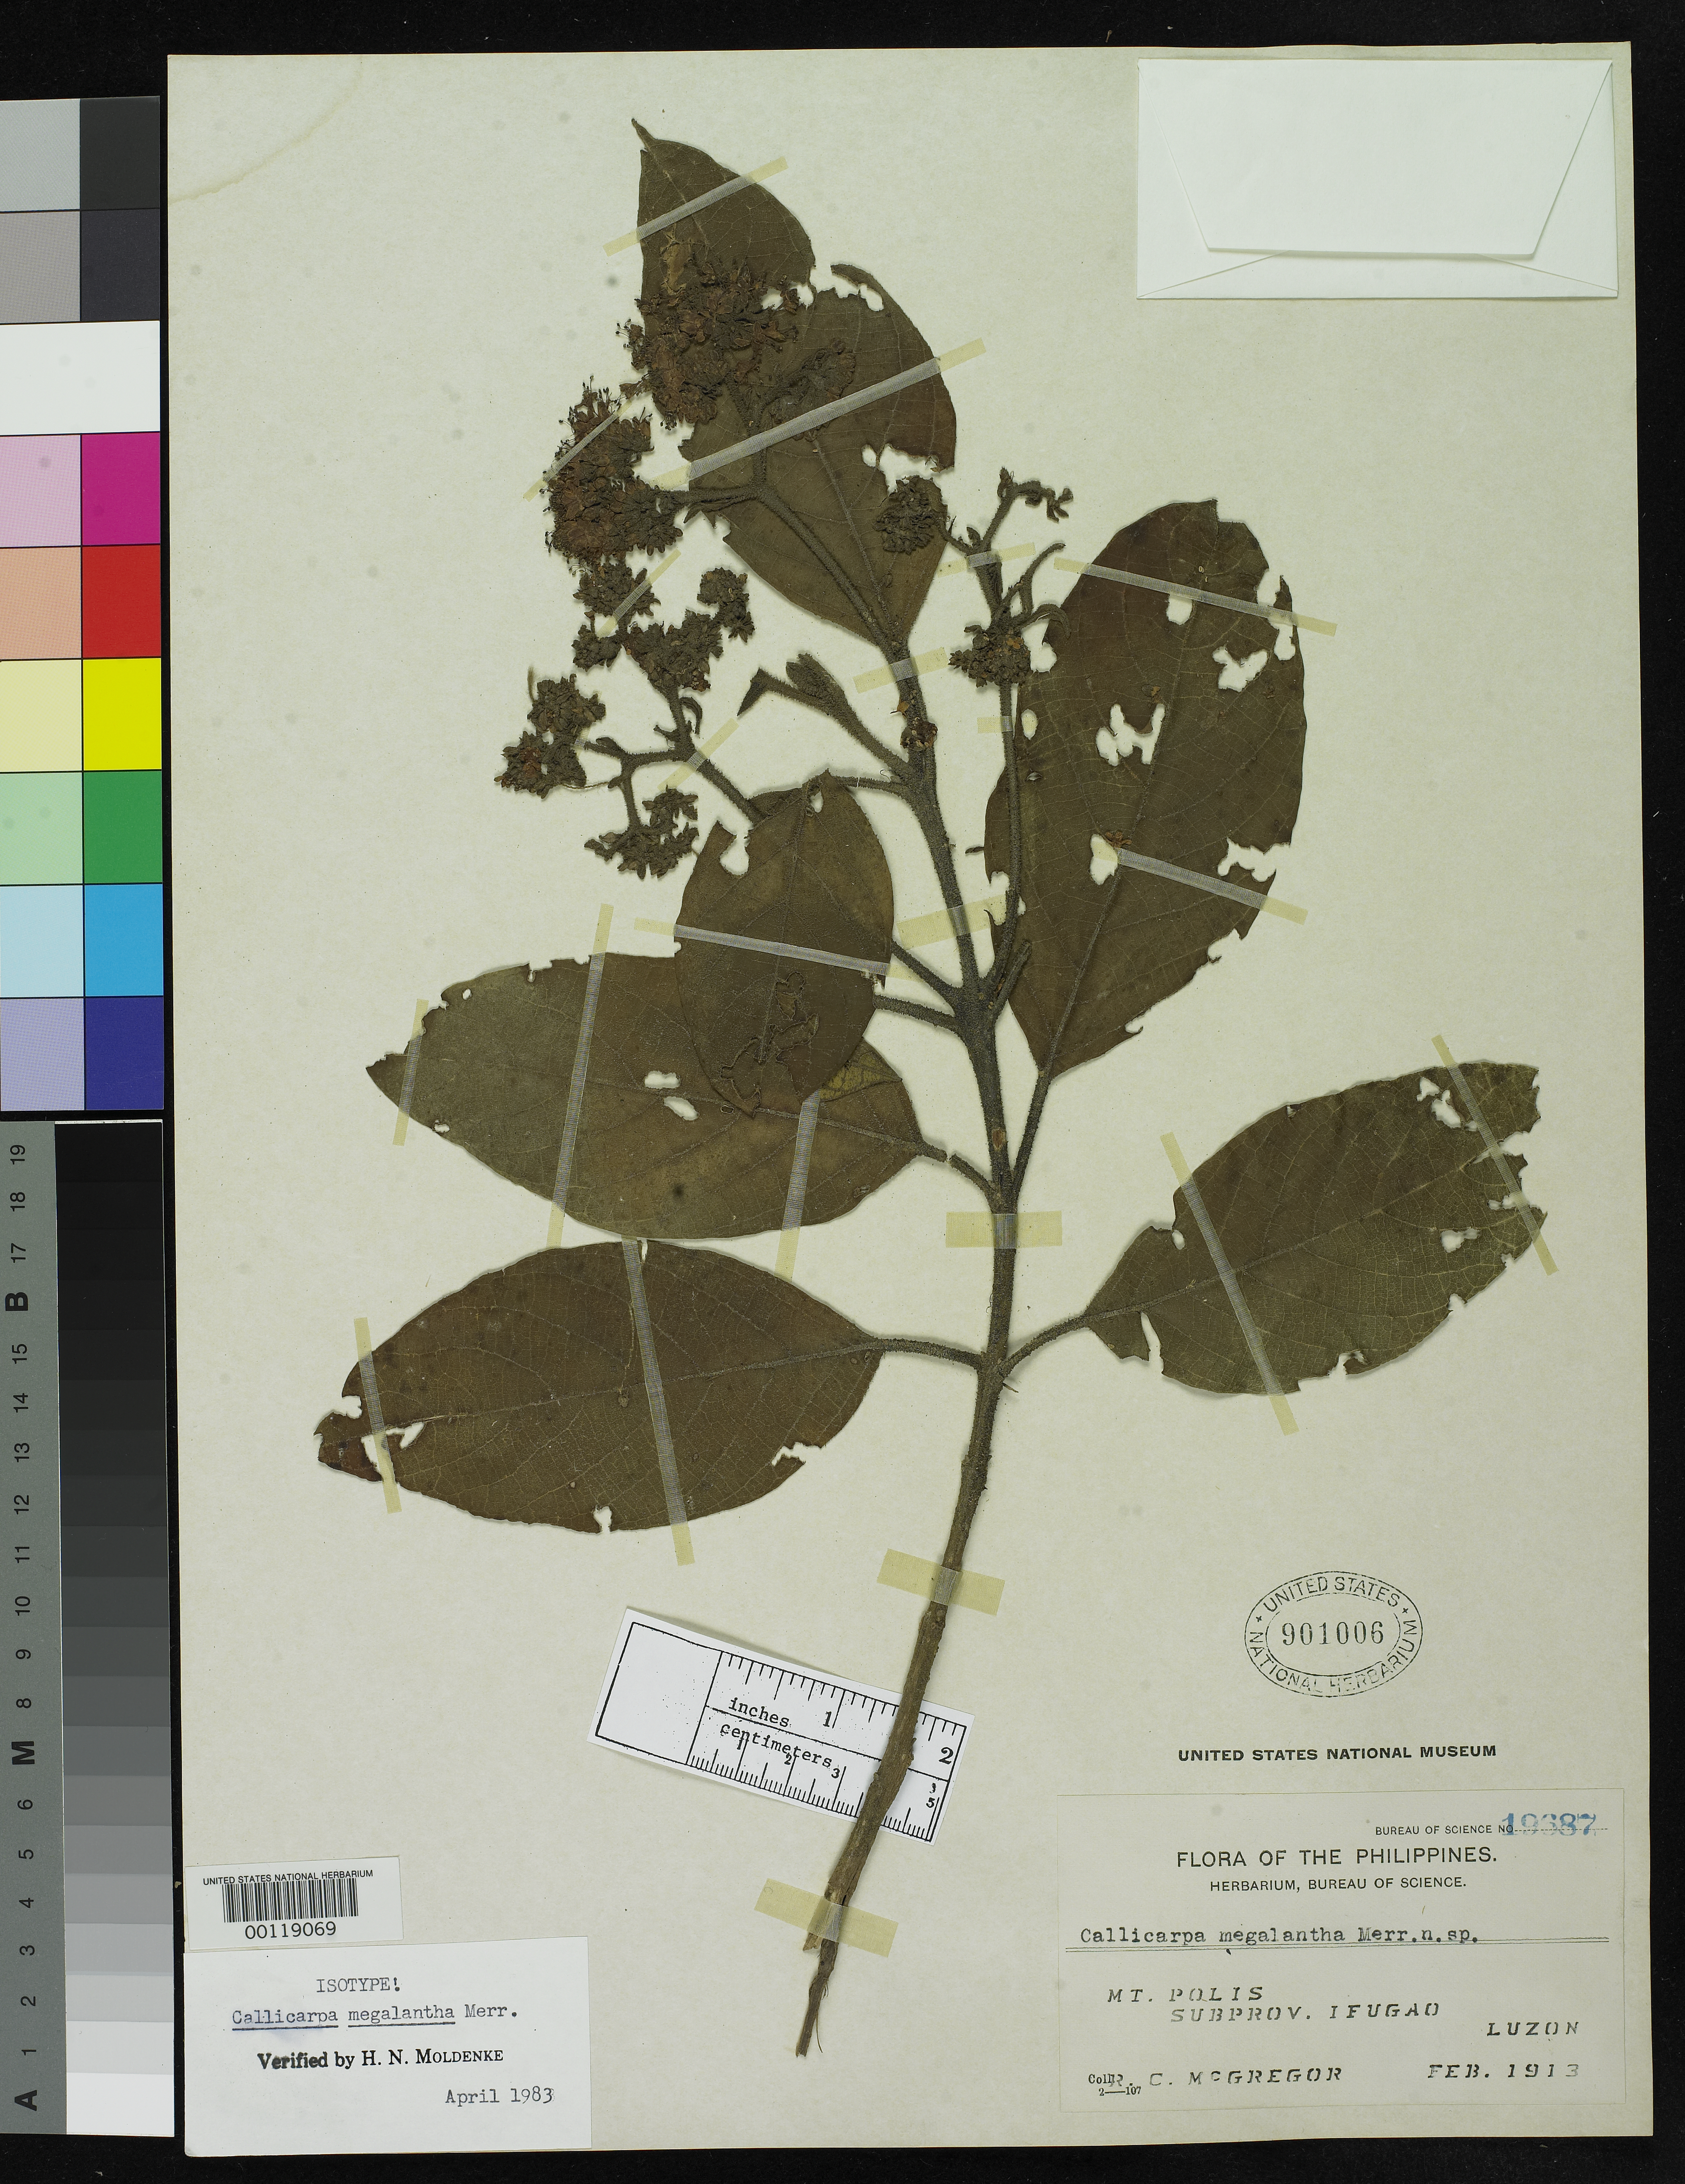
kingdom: Plantae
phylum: Tracheophyta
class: Magnoliopsida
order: Lamiales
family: Lamiaceae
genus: Callicarpa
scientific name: Callicarpa megalantha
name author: Merr.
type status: Isotype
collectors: R. C. McGregor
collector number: Bur. Sci. 19687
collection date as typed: Feb 1913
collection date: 1913-02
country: Philippines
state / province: Cordillera (Administrative Region)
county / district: Ifugao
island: Luzon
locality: Mt. Polis.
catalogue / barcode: US 901006